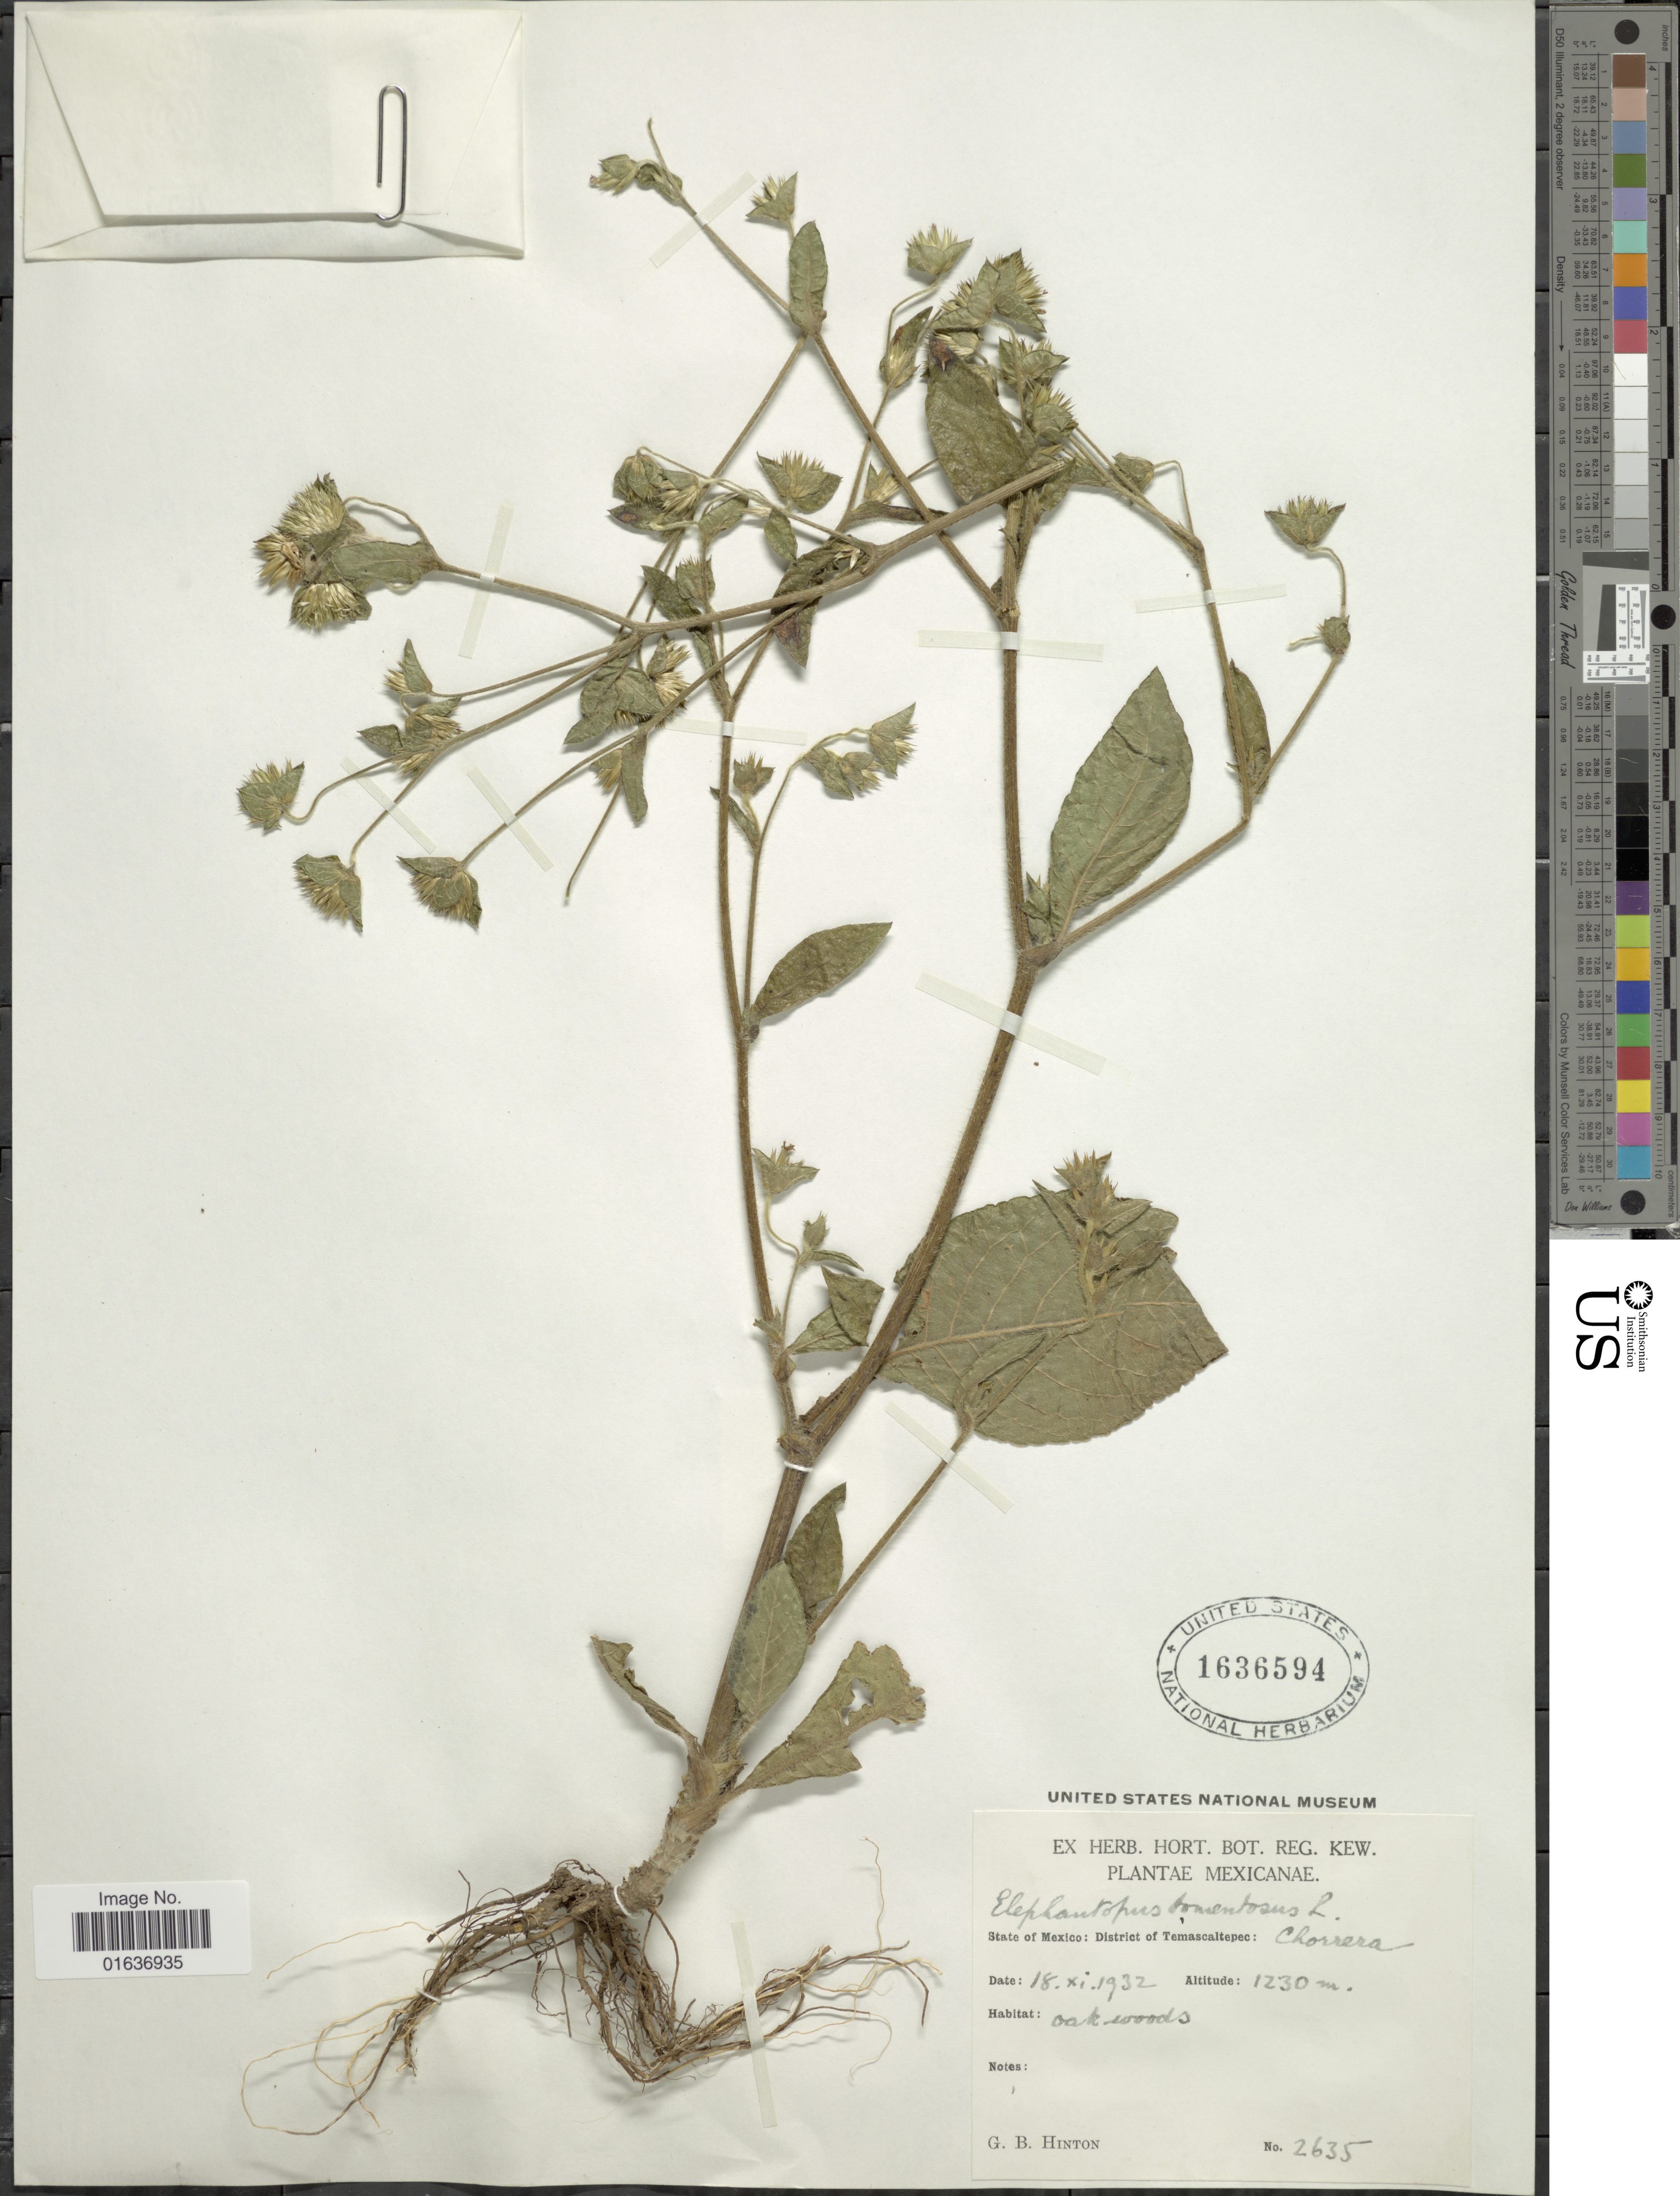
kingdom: Plantae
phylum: Tracheophyta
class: Magnoliopsida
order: Asterales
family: Asteraceae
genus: Elephantopus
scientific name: Elephantopus tomentosus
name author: L.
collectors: G. B. Hinton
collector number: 2635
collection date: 1932-11-18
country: Mexico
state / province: México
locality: District of Temascatepec: Chorrera, oak woods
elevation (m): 1230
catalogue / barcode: US 1636594